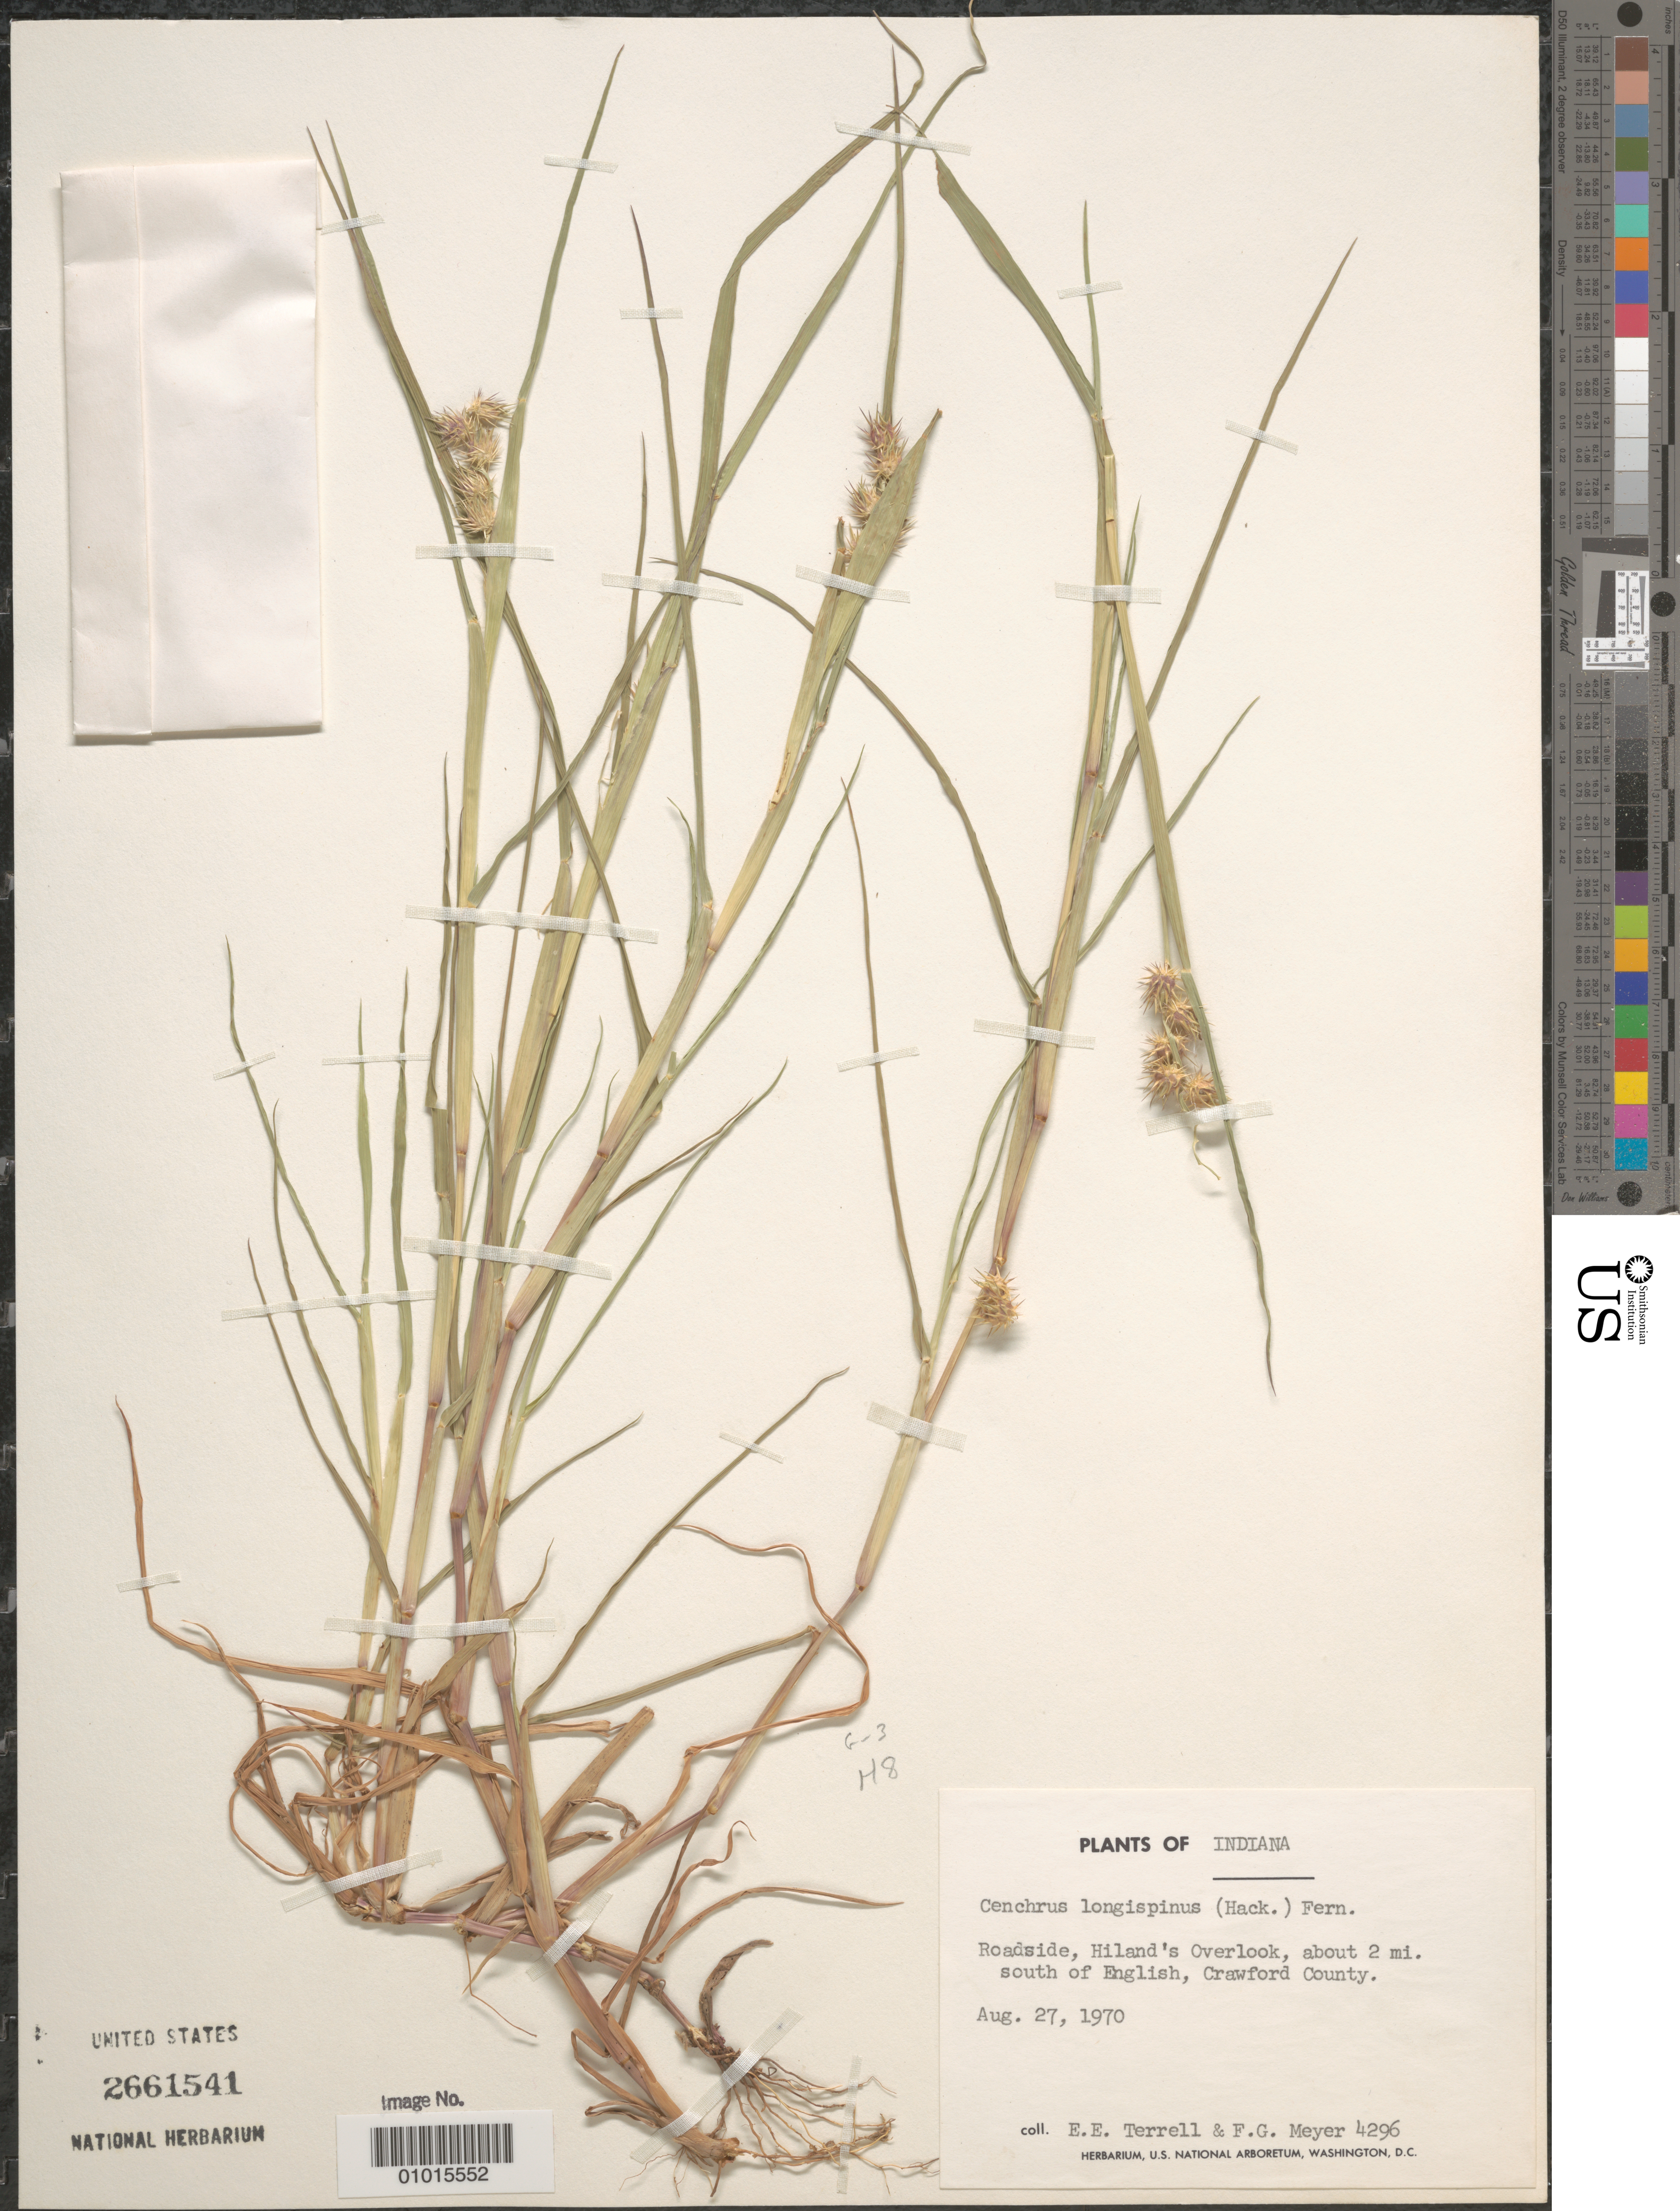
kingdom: Plantae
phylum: Tracheophyta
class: Liliopsida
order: Poales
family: Poaceae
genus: Cenchrus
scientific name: Cenchrus longispinus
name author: (Hack.) Fernald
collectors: E. E. Terrell & F. G. Meyer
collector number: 4296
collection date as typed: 27 Aug 1970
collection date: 1970-08-27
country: United States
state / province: Indiana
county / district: Crawford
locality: Hiland's Overlook, about 2 mi. S of English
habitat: Roadsides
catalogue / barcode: US 2661541